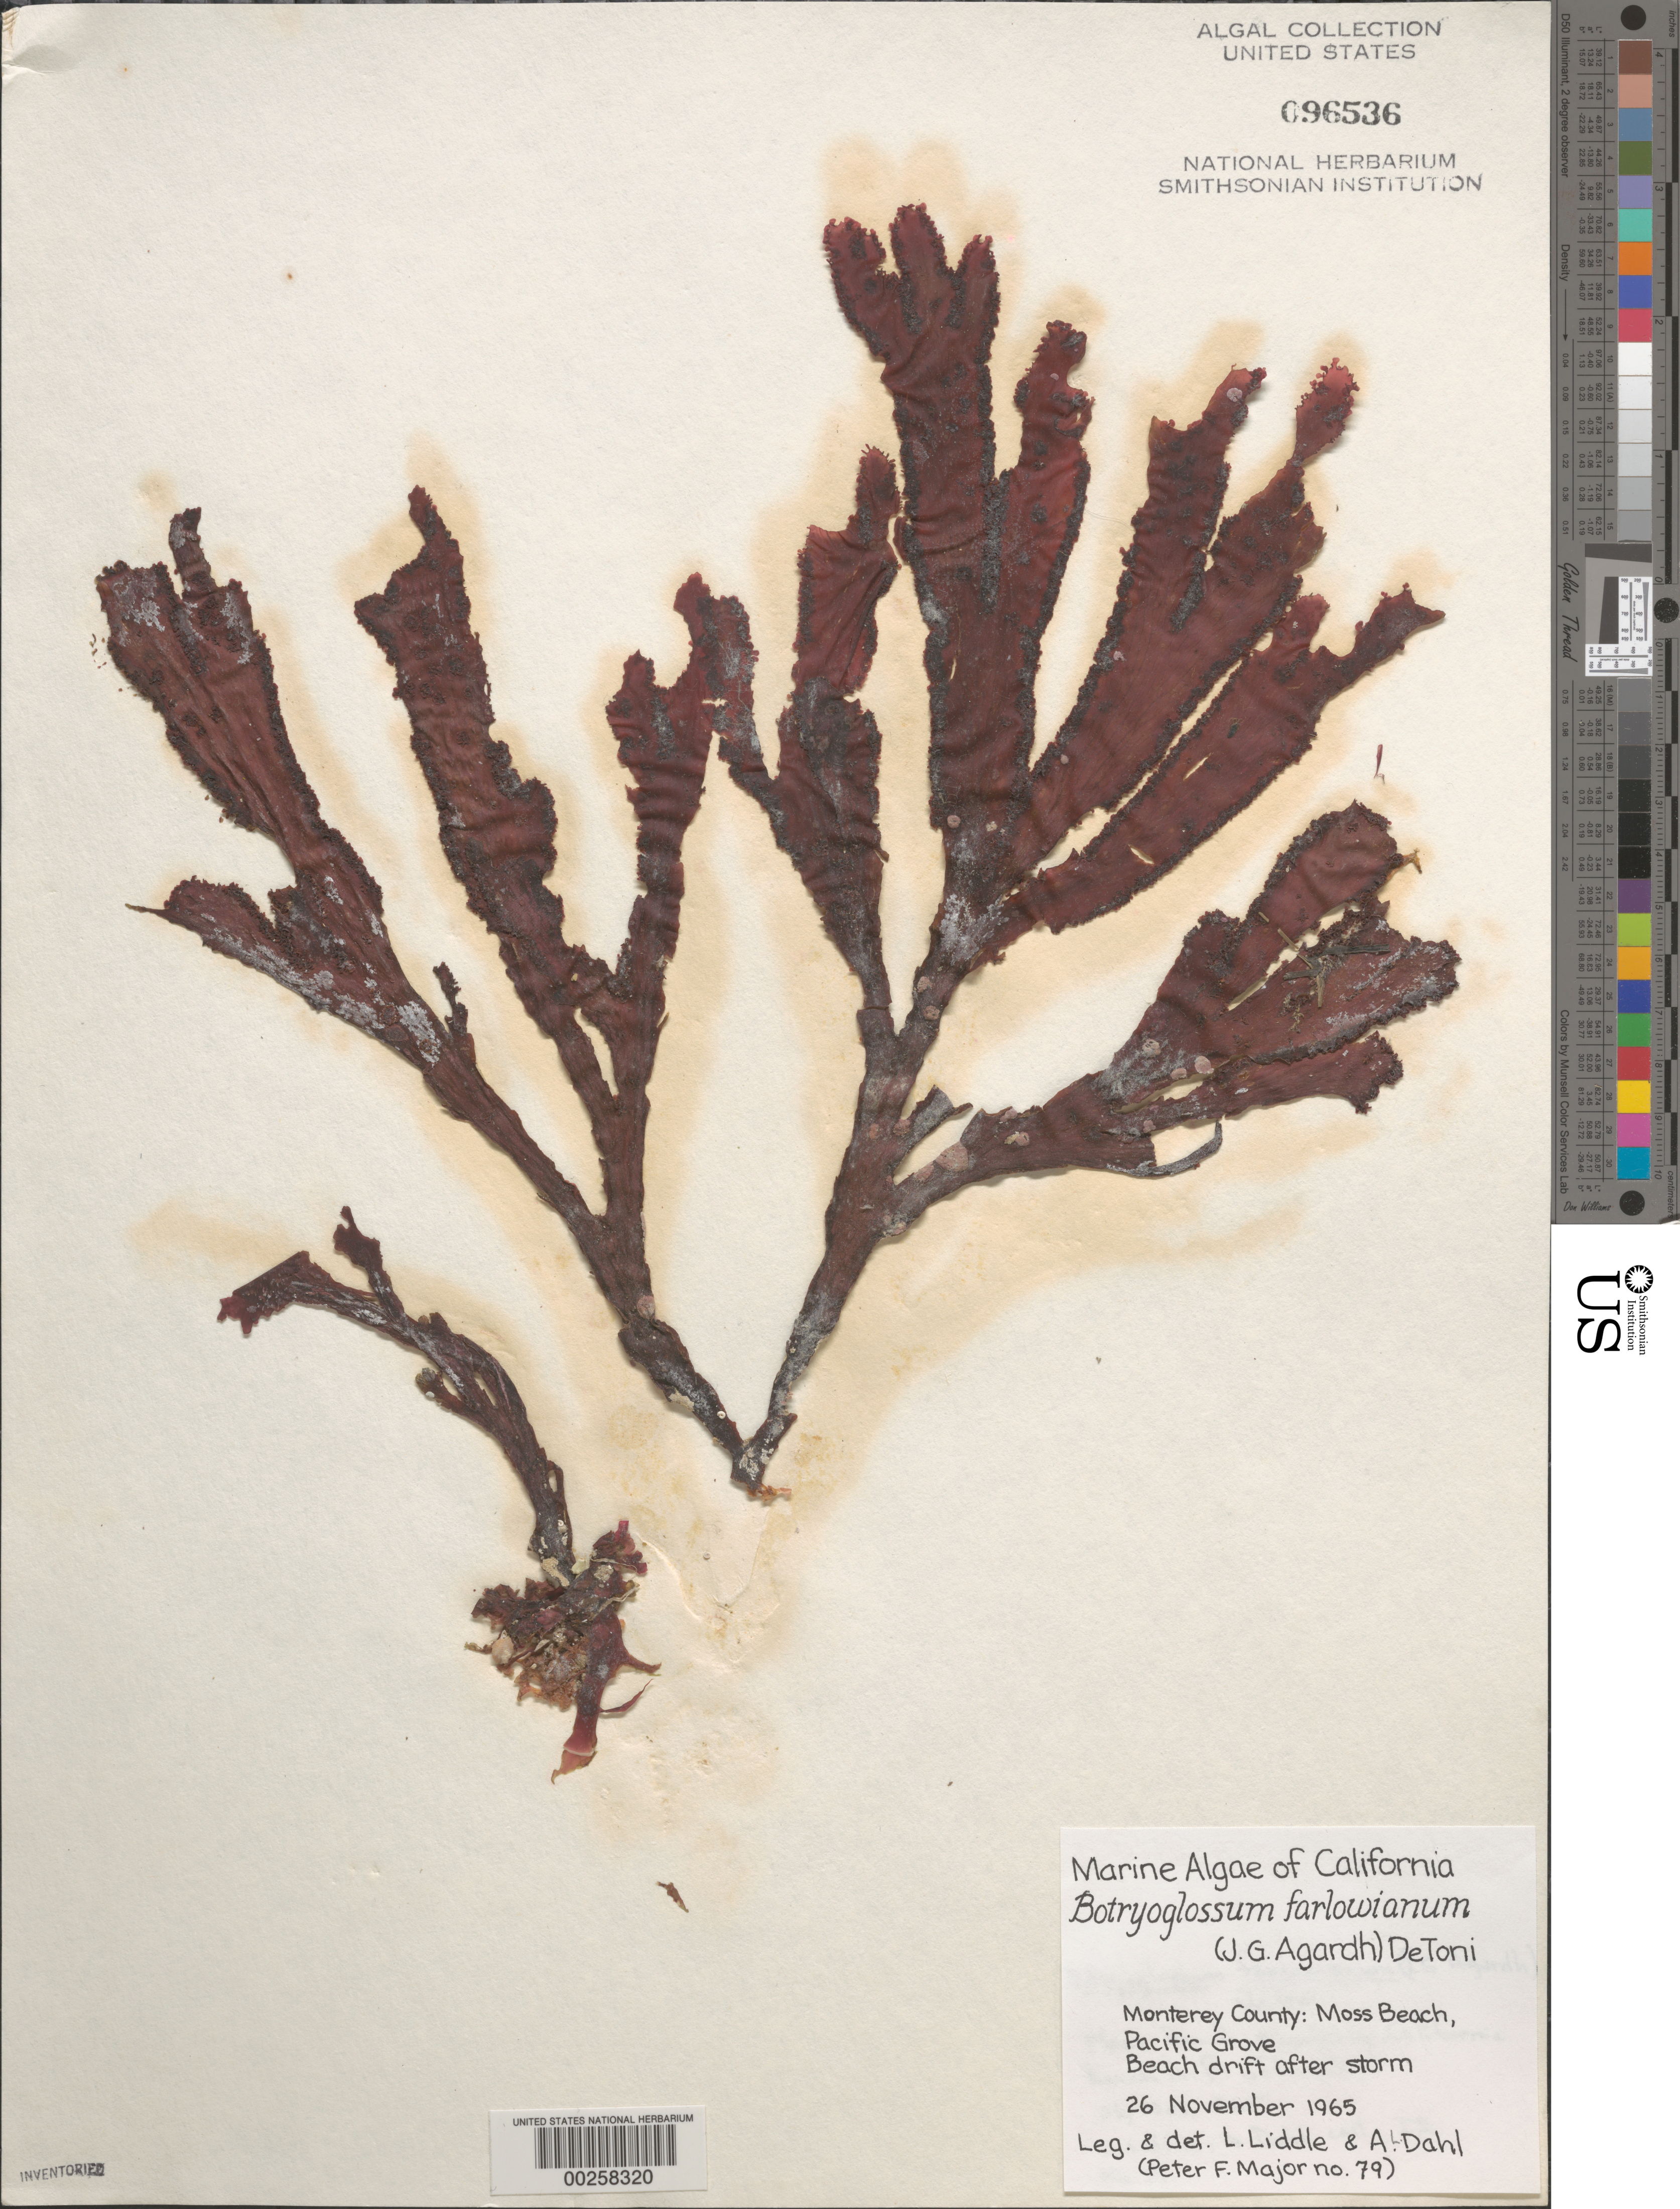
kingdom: Plantae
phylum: Rhodophyta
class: Florideophyceae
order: Ceramiales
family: Delesseriaceae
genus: Botryoglossum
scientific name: Botryoglossum farlowianum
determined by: Liddle, L. B.; Dahl, A. O.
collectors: L. Liddle & A. Dahl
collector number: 79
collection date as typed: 26 Nov 1965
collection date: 1965-11-26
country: United States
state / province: California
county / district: Monterey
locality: Moss Beach, Pacific Grove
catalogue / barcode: US 96536